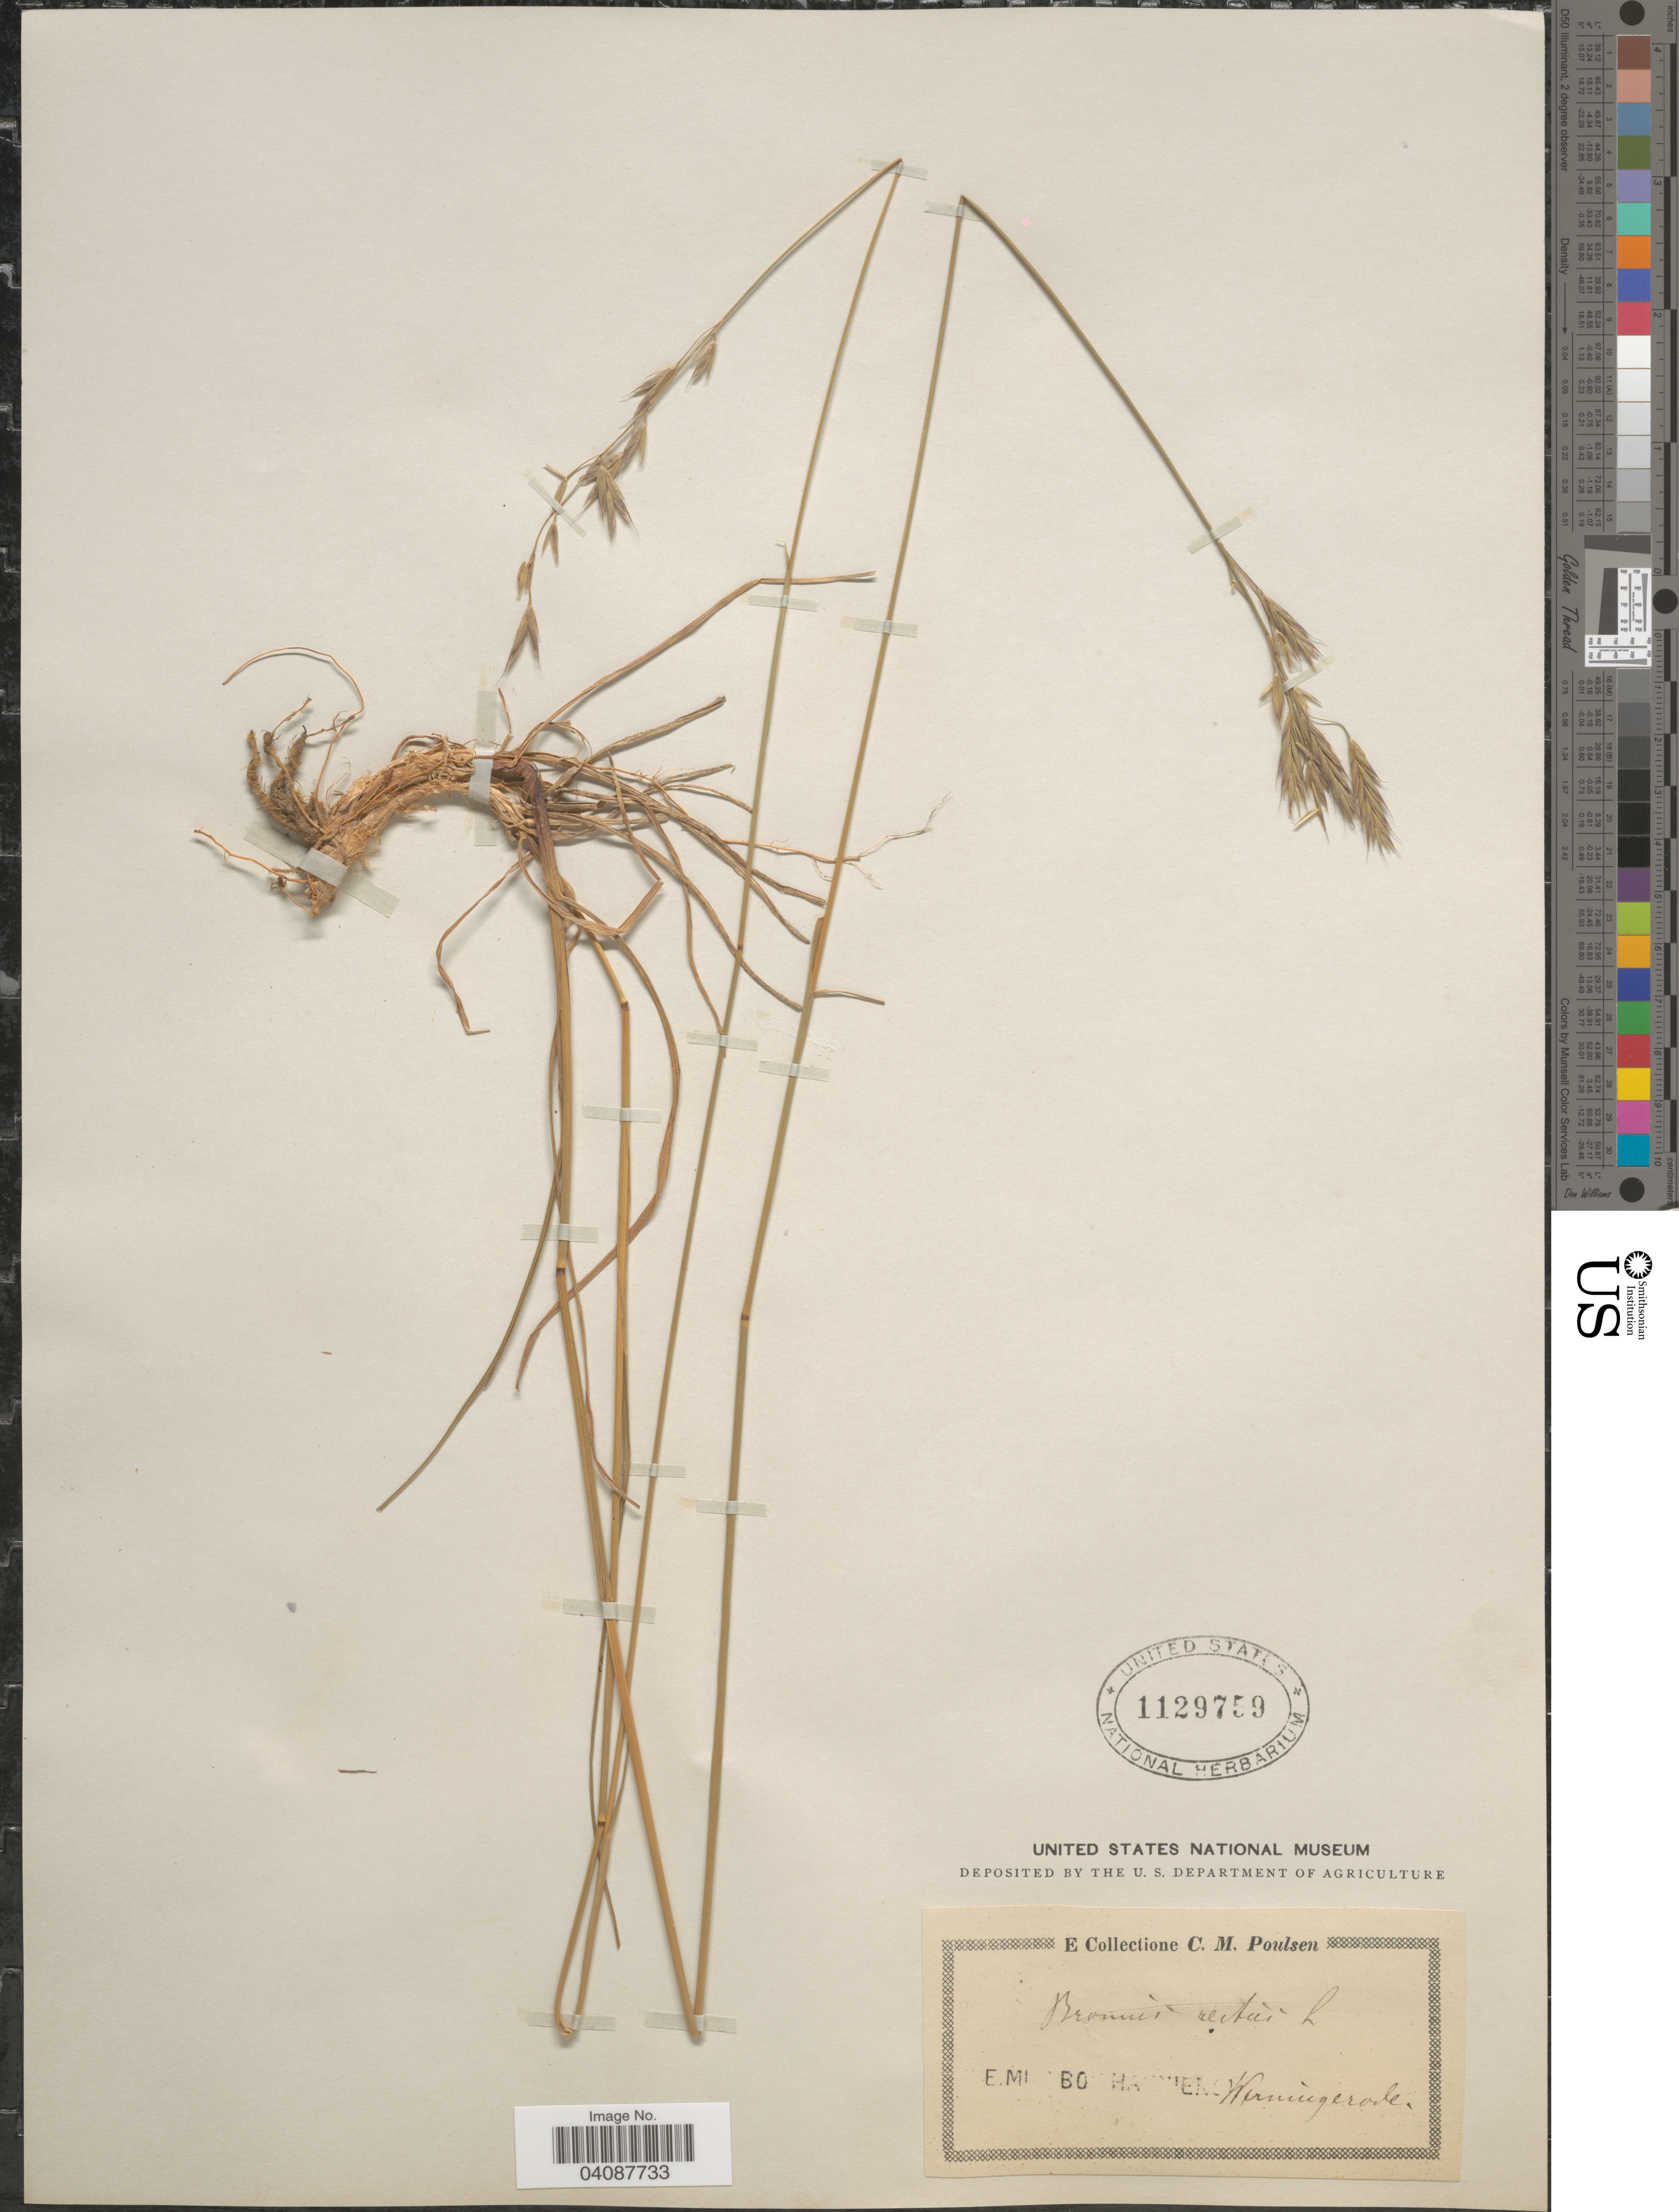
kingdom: Plantae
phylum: Tracheophyta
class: Liliopsida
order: Poales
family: Poaceae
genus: Bromus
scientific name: Bromus erectus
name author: Huds.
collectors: C. Poulsen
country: Germany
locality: Wernigerode.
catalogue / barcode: US 1129759